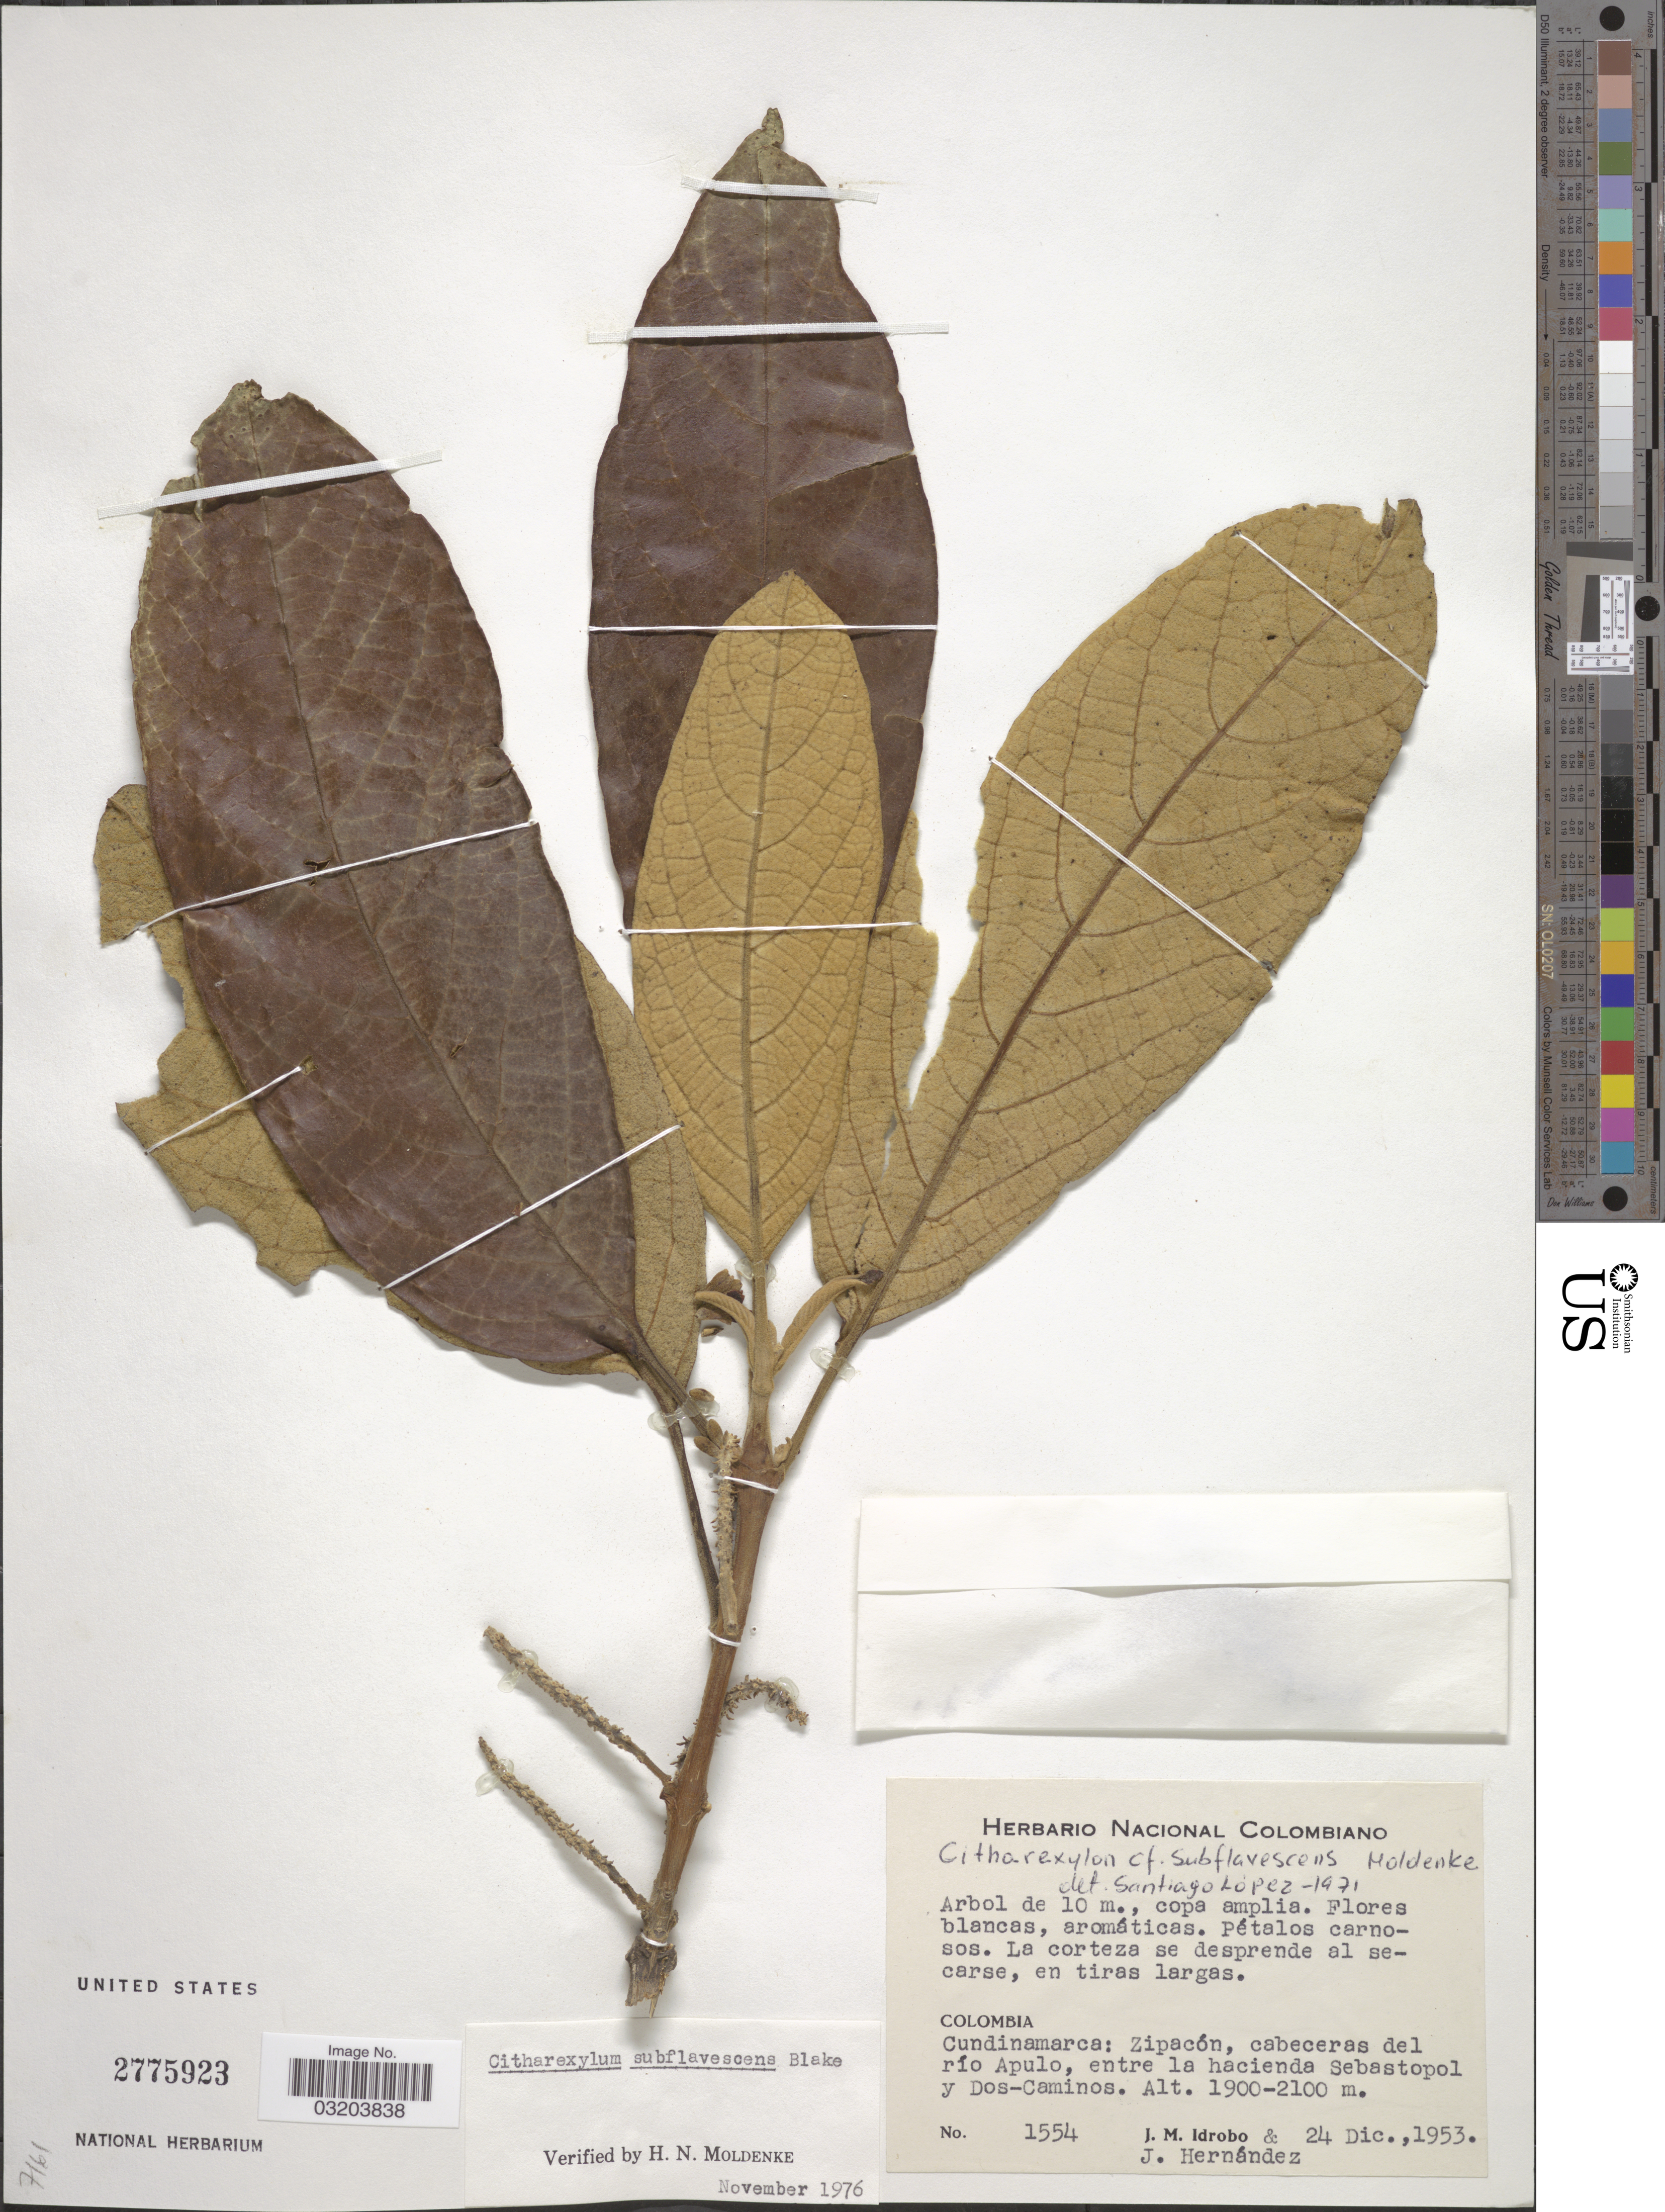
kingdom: Plantae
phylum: Tracheophyta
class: Magnoliopsida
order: Lamiales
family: Verbenaceae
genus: Citharexylum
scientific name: Citharexylum subflavescens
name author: S.F. Blake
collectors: J. M. Idrobo & J. Hernandez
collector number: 1554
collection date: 1953-12-24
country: Colombia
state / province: Cundinamarca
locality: Zipacón, cabeceras del río Apulo, entre la hacienda Sebastopol y Dos-Caminos.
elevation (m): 1900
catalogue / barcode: US 2775923